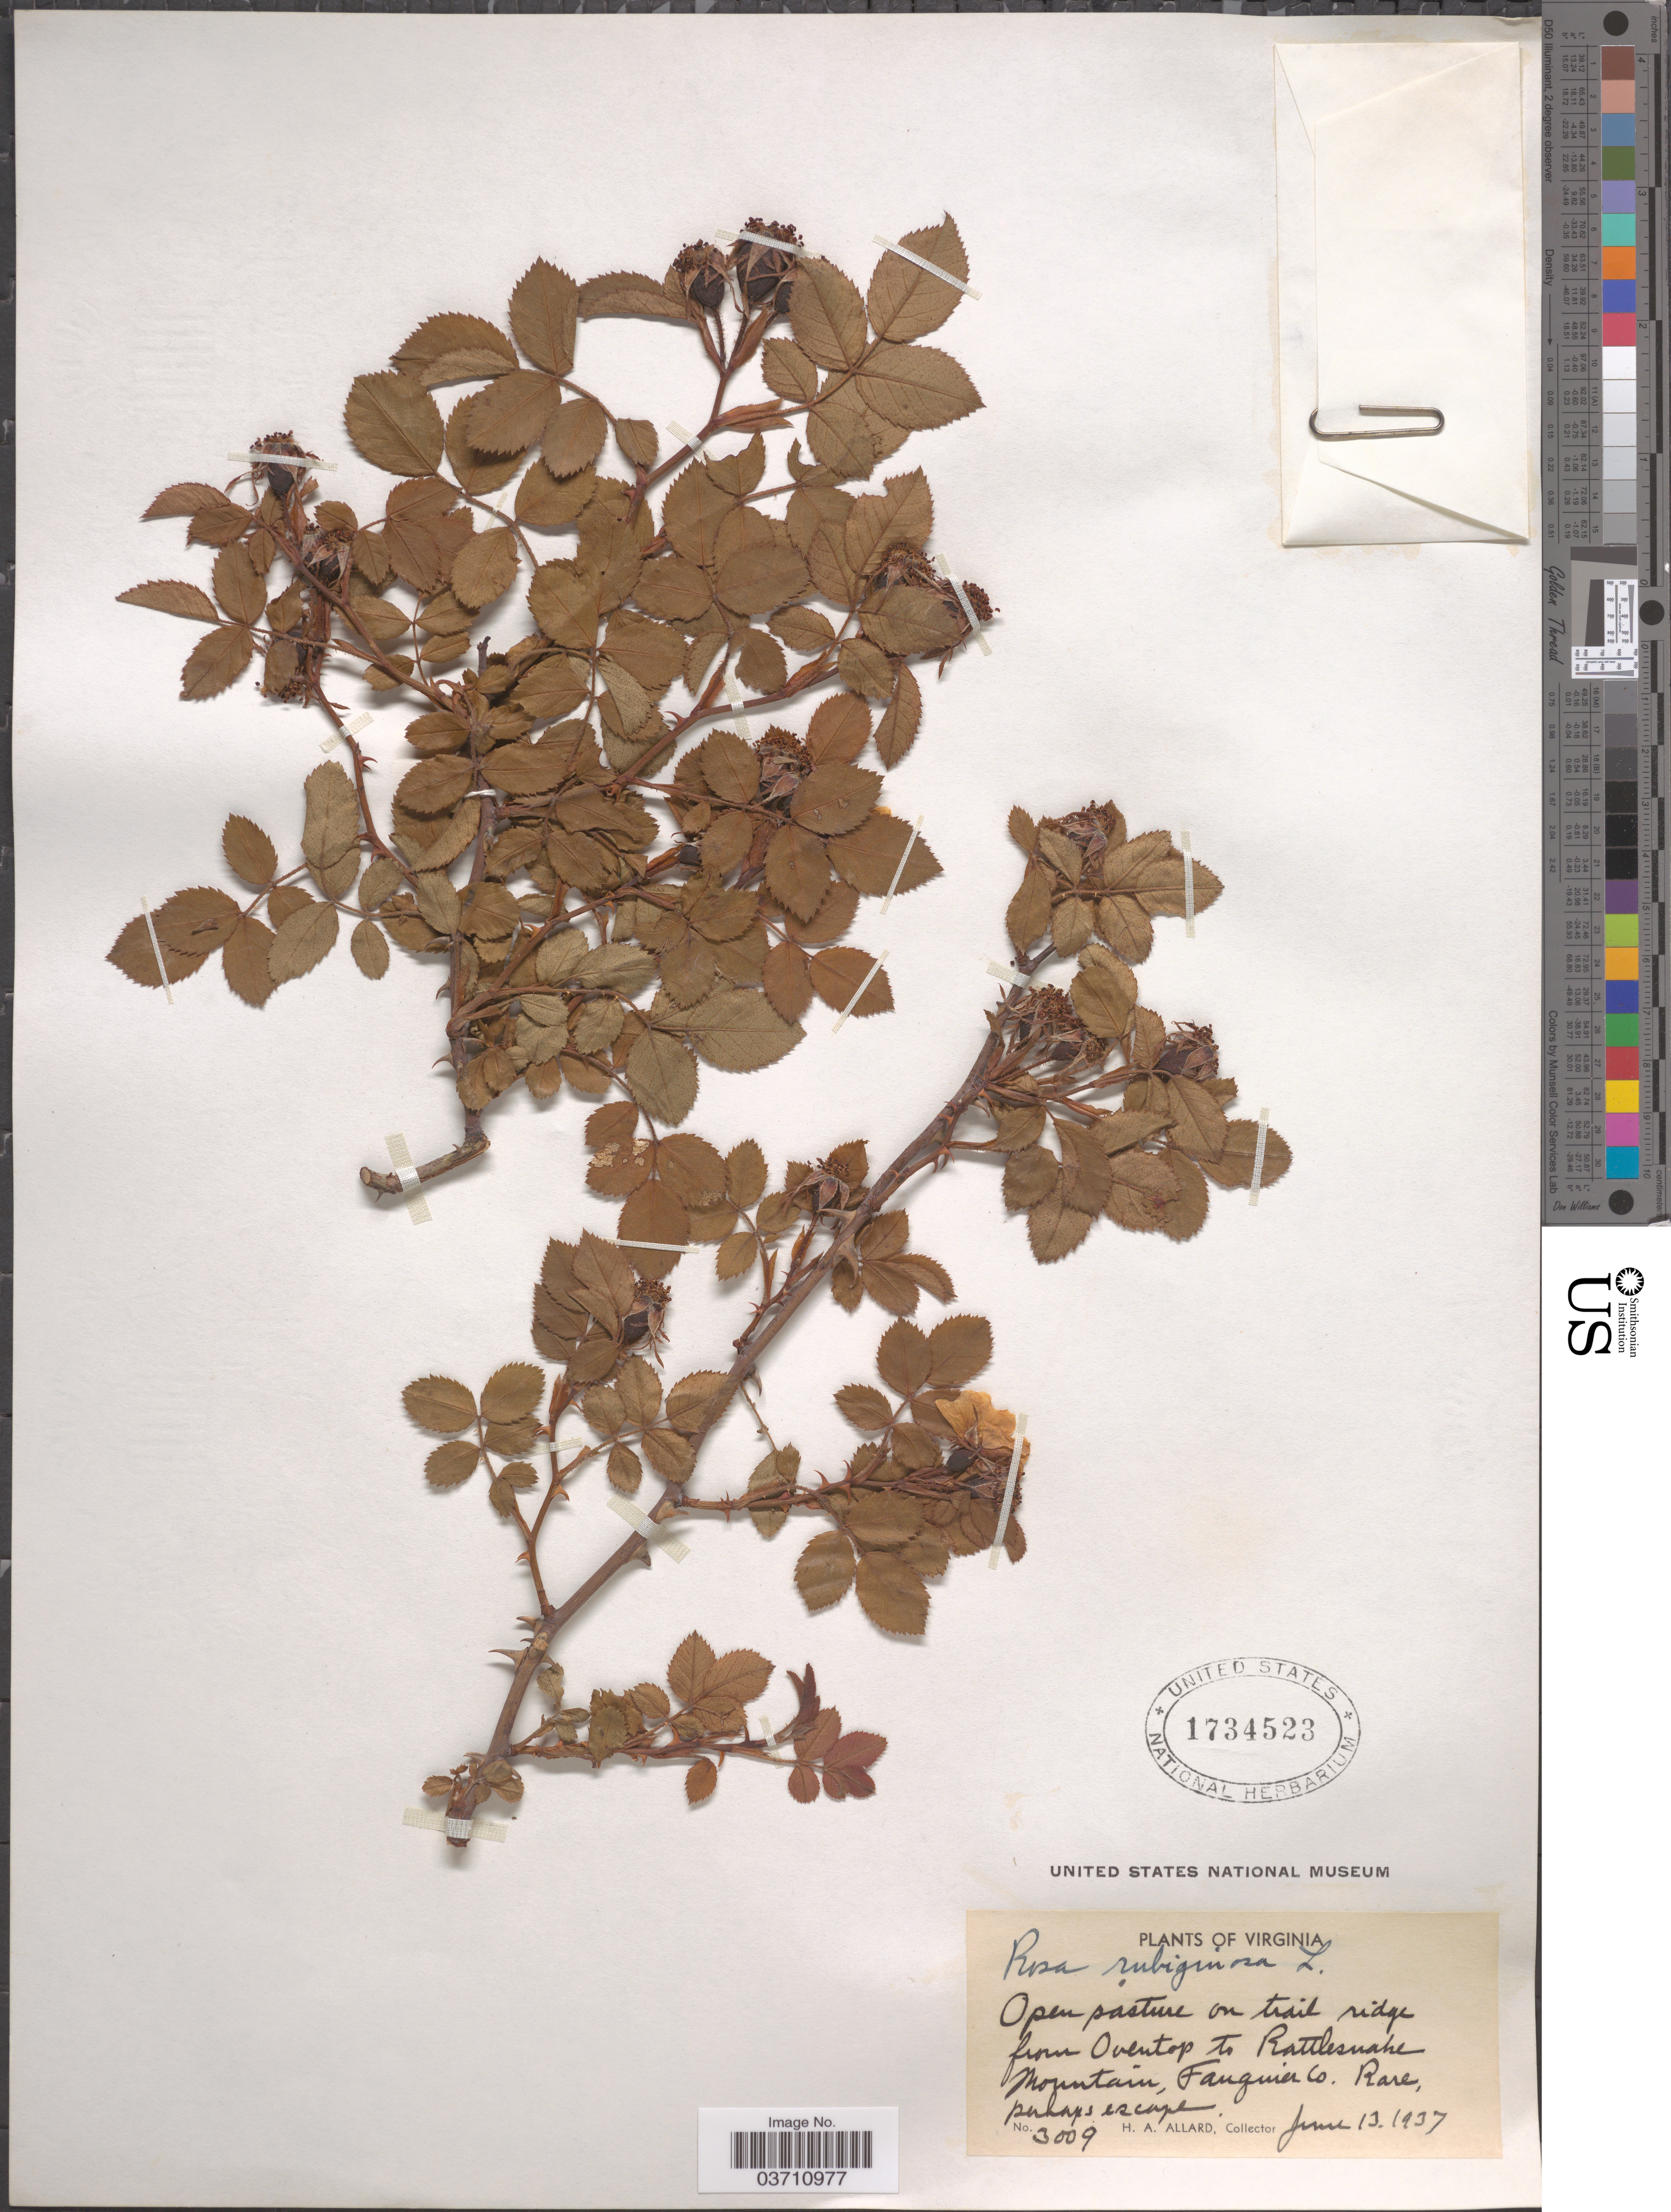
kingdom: Plantae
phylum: Tracheophyta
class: Magnoliopsida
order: Rosales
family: Rosaceae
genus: Rosa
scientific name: Rosa eglanteria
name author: L.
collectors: H. A. Allard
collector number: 3009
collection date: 1937-06-13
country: United States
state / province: Virginia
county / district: Fauquier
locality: From Oventop to Rattlesnake Mountain, Fanquier Co.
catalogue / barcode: US 1734523